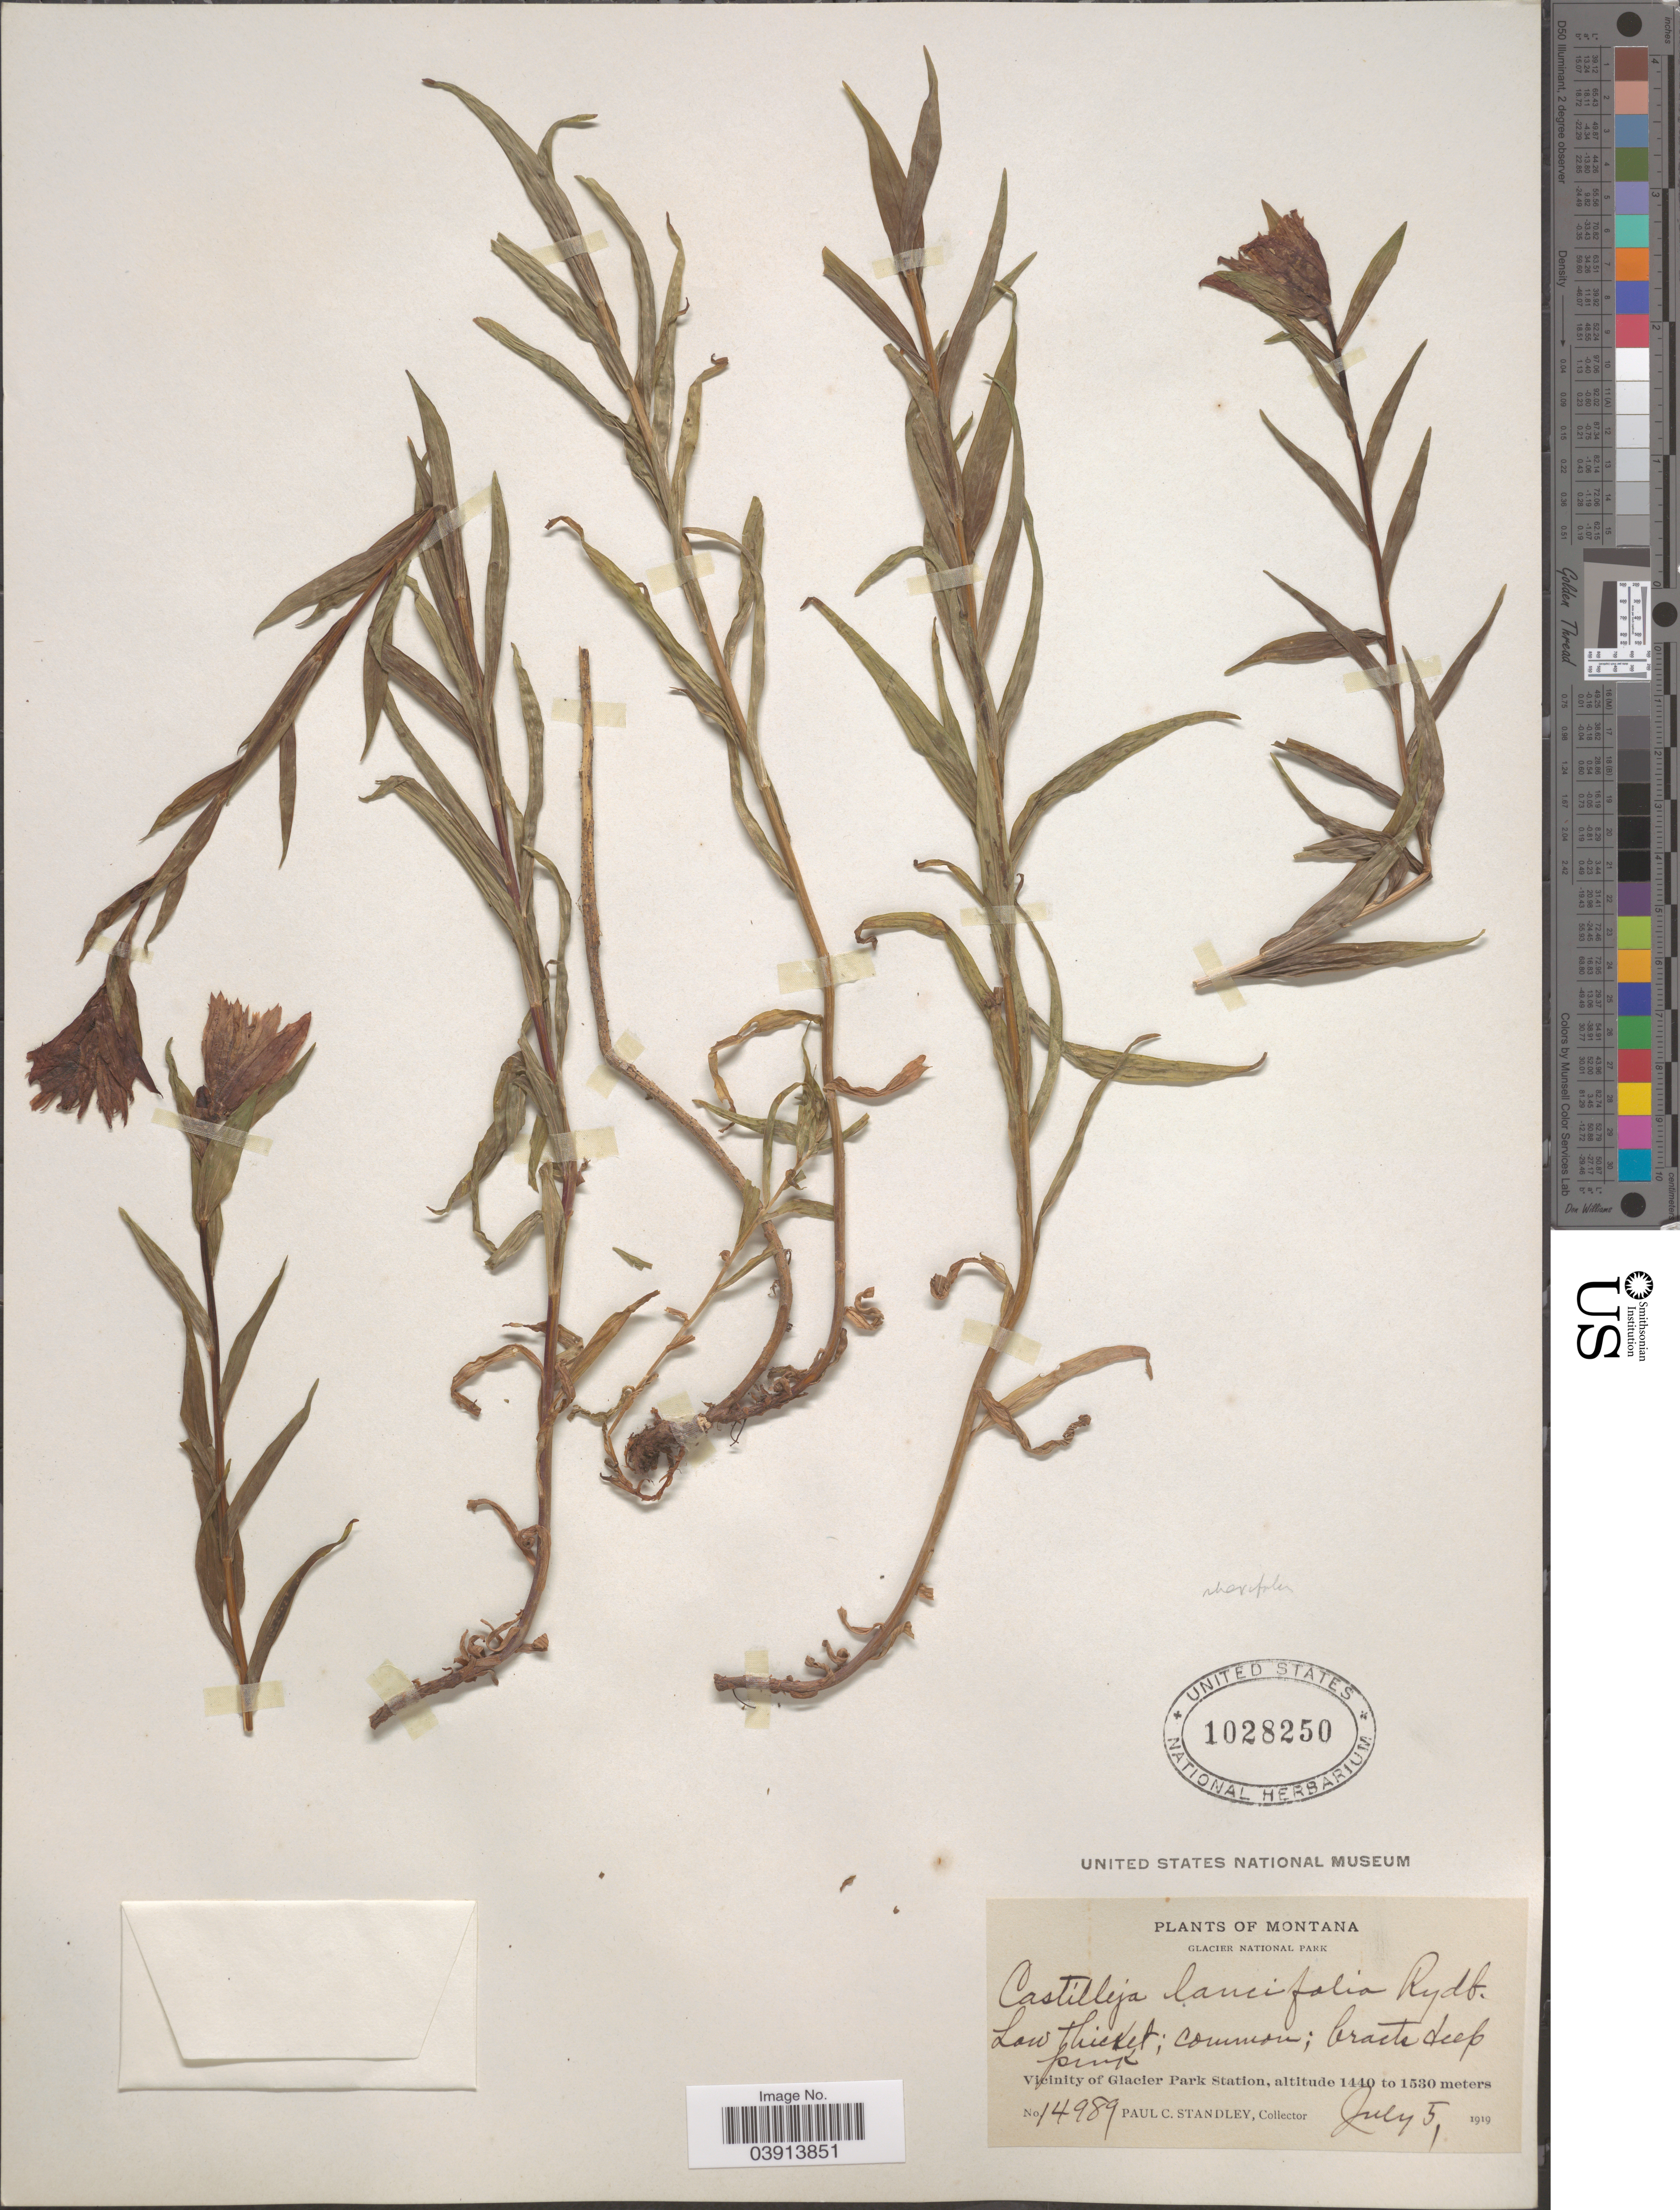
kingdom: Plantae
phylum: Tracheophyta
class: Magnoliopsida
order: Lamiales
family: Orobanchaceae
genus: Castilleja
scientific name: Castilleja rhexiifolia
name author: Rydb.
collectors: P. C. Standley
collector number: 14989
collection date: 1919-07-05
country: United States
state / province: Montana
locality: Glacier National Park. Vicinity of Glacier National Park Station.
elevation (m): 1440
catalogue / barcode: US 1028250